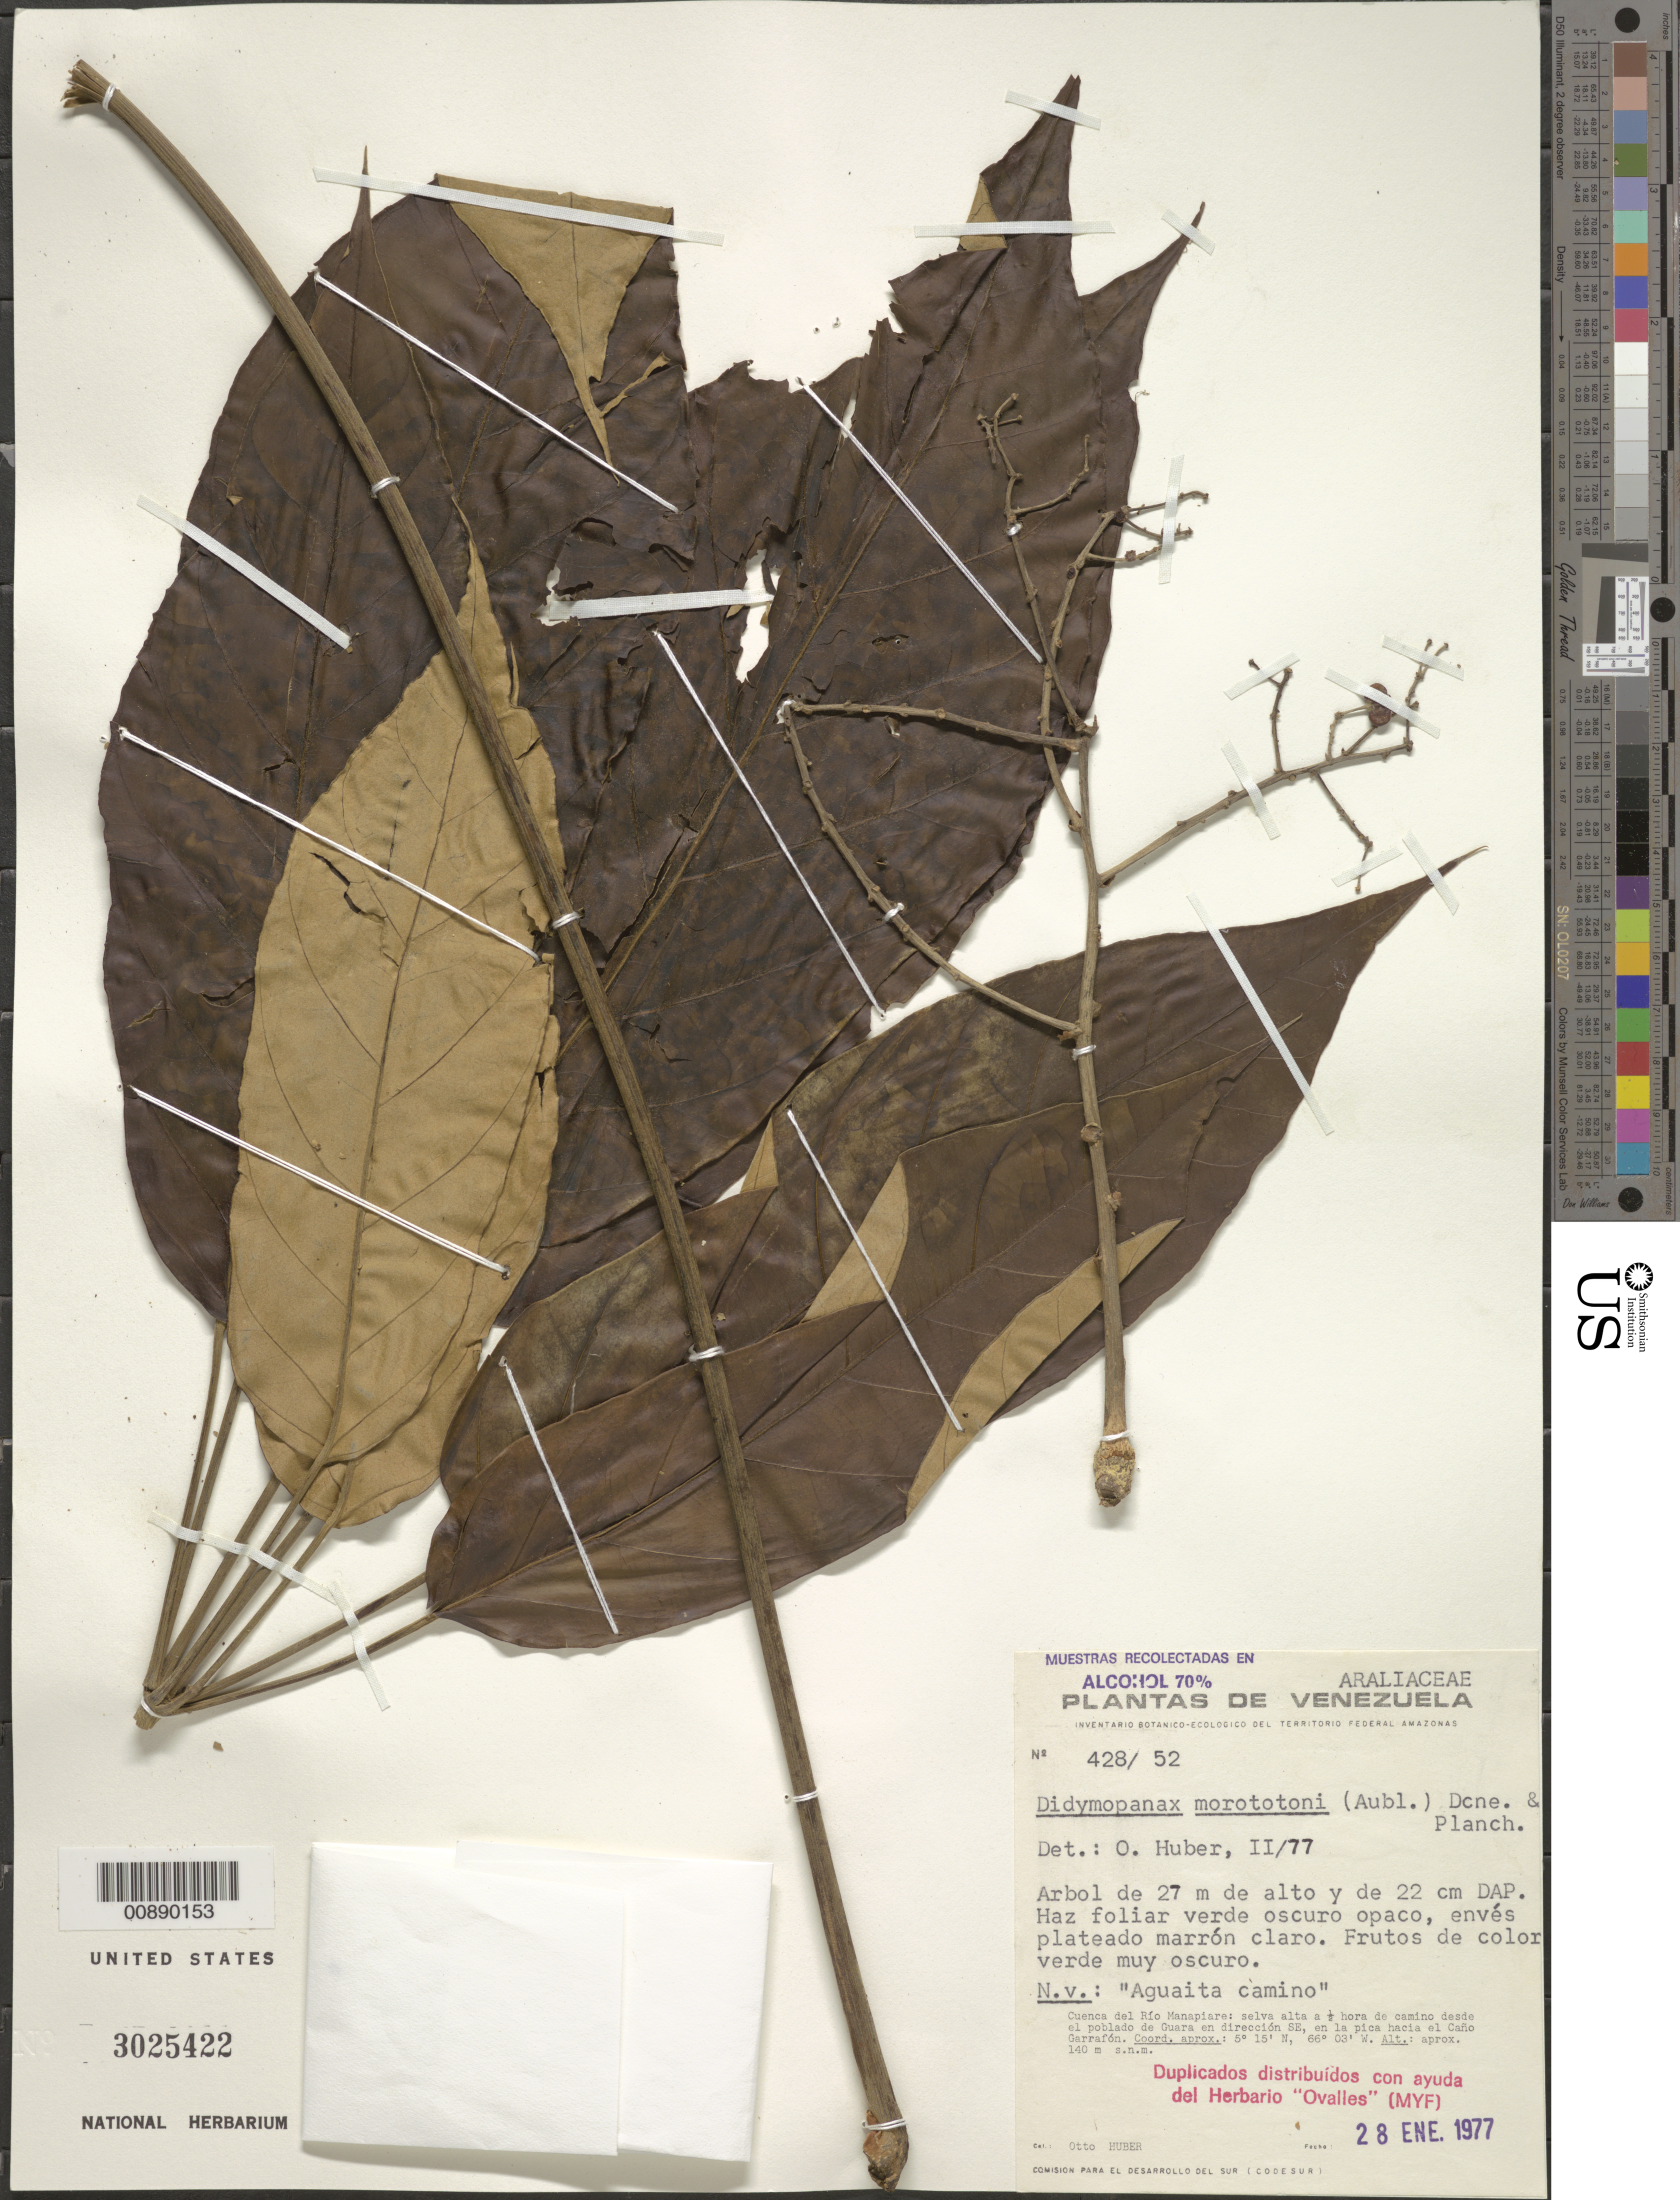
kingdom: Plantae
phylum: Tracheophyta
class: Magnoliopsida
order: Apiales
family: Araliaceae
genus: Didymopanax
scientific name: Didymopanax morototoni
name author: (Aubl.) Decne. & Planch.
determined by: Huber, Otto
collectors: O. Huber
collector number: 428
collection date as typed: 28-Jan-77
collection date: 1977-01-28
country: Venezuela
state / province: Amazonas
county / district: Atures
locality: Río Manapiare, cuenca, 0.5 hrs SE de el poblado de Guara, en la pica hacia el Caño Garrafón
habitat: Selva alta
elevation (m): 140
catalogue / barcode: US 3025422